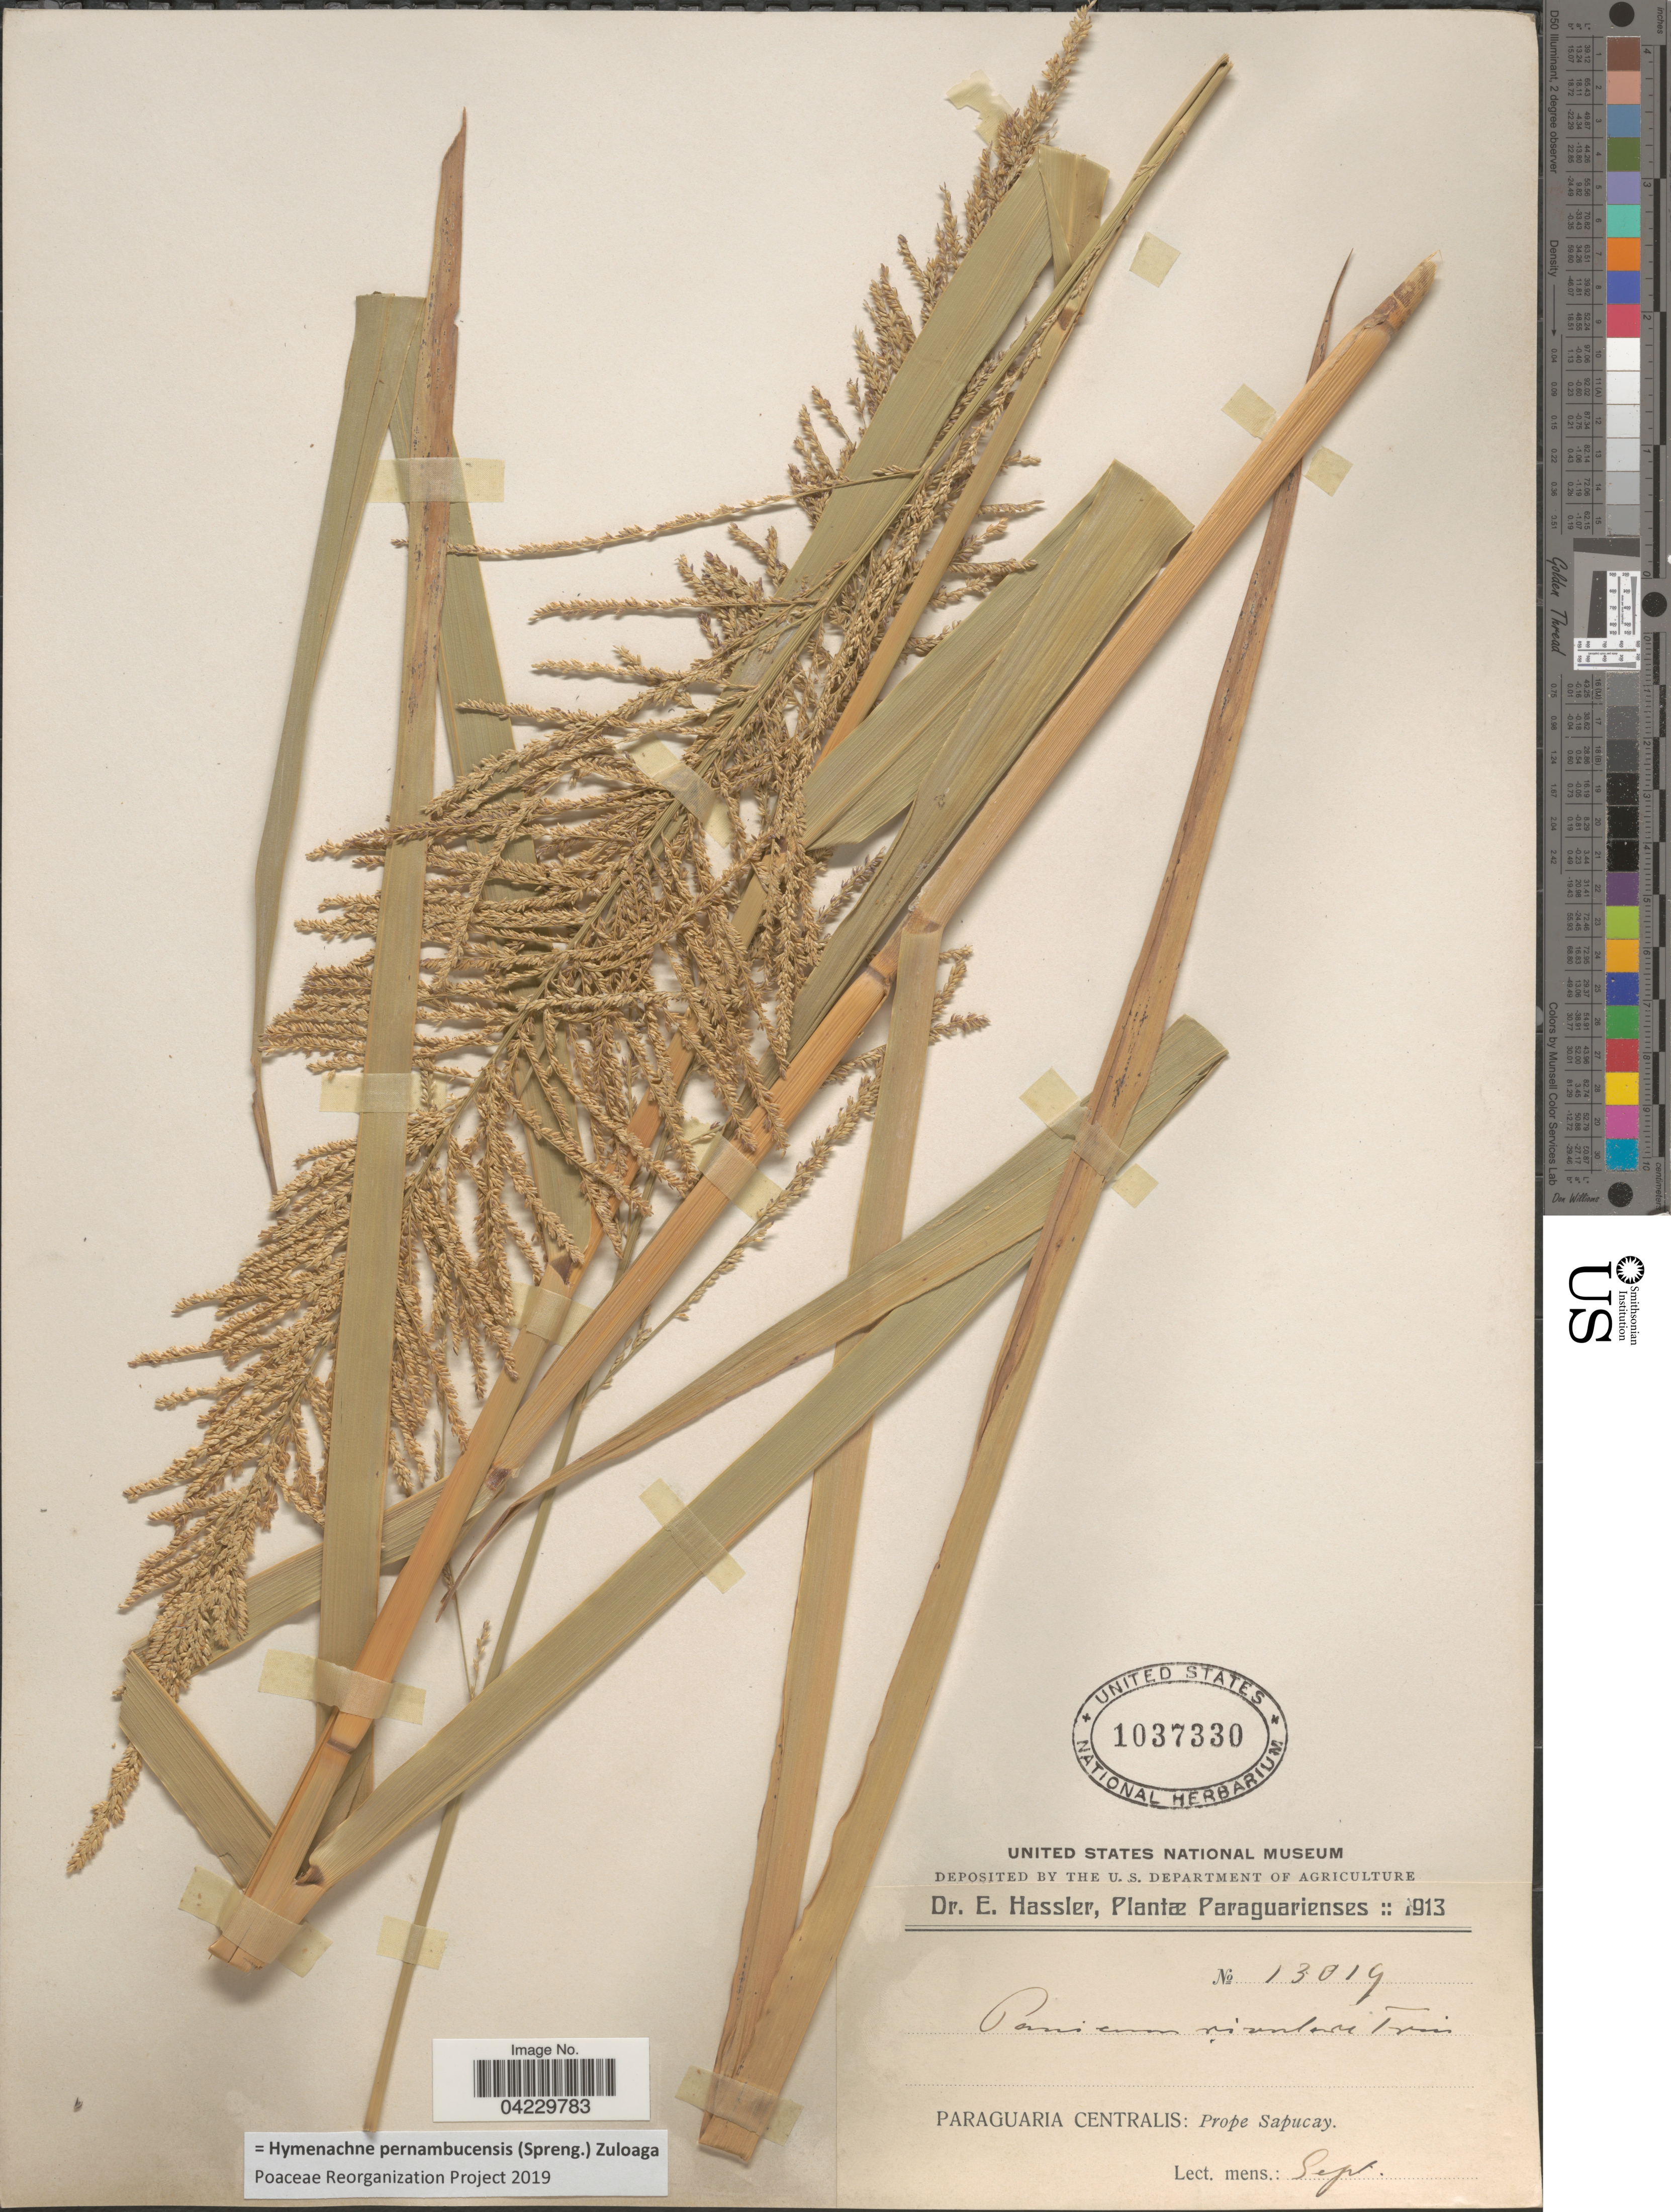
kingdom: Plantae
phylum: Tracheophyta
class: Liliopsida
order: Poales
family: Poaceae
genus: Hymenachne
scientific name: Hymenachne pernambucensis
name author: (Spreng.) Zuloaga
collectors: E. Hassler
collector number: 13019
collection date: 1913-09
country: Paraguay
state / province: Paraguari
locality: Paraguaria Centralis: Prope Sapucay.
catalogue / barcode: US 1037330